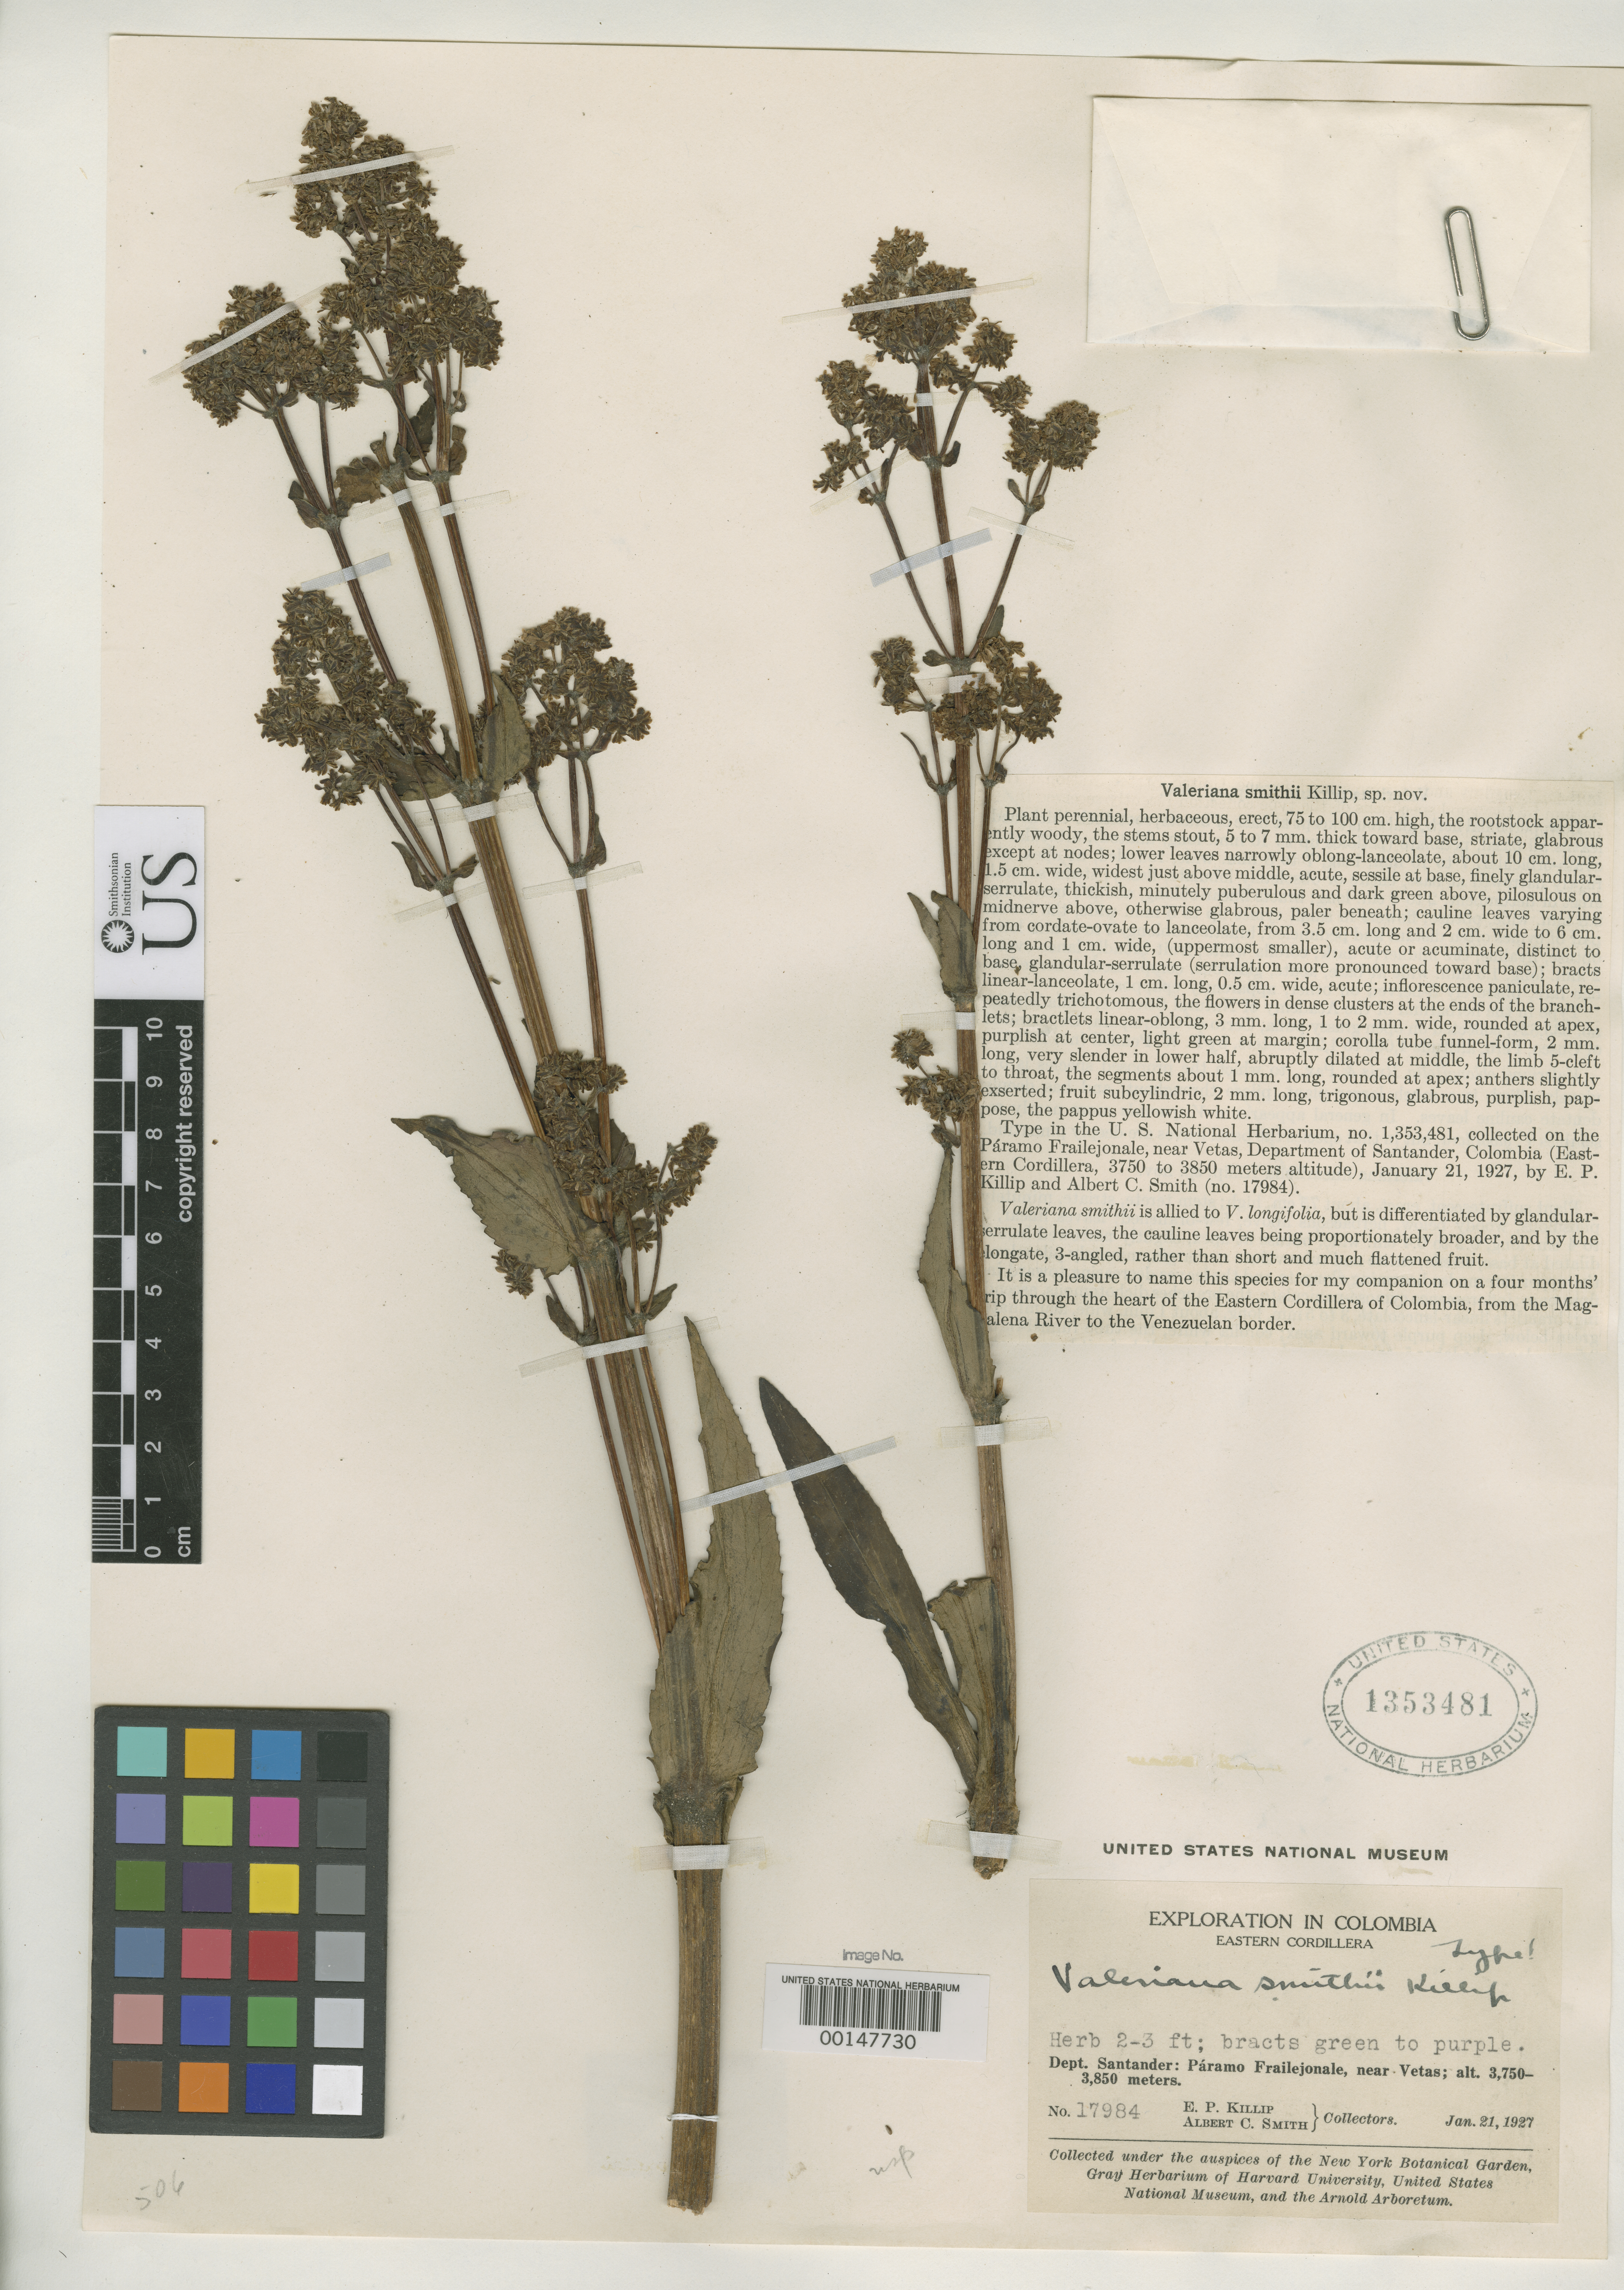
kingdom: Plantae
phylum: Tracheophyta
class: Magnoliopsida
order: Dipsacales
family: Caprifoliaceae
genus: Valeriana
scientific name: Valeriana smithii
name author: Killip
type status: Holotype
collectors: E. P. Killip & A. C. Smith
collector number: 17984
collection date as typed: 21 Jan 1927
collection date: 1927-01-21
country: Colombia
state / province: Santander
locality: Eastern Cordillera, Paramo Frailejonale, near Vetas.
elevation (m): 3700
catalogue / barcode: US 1353481